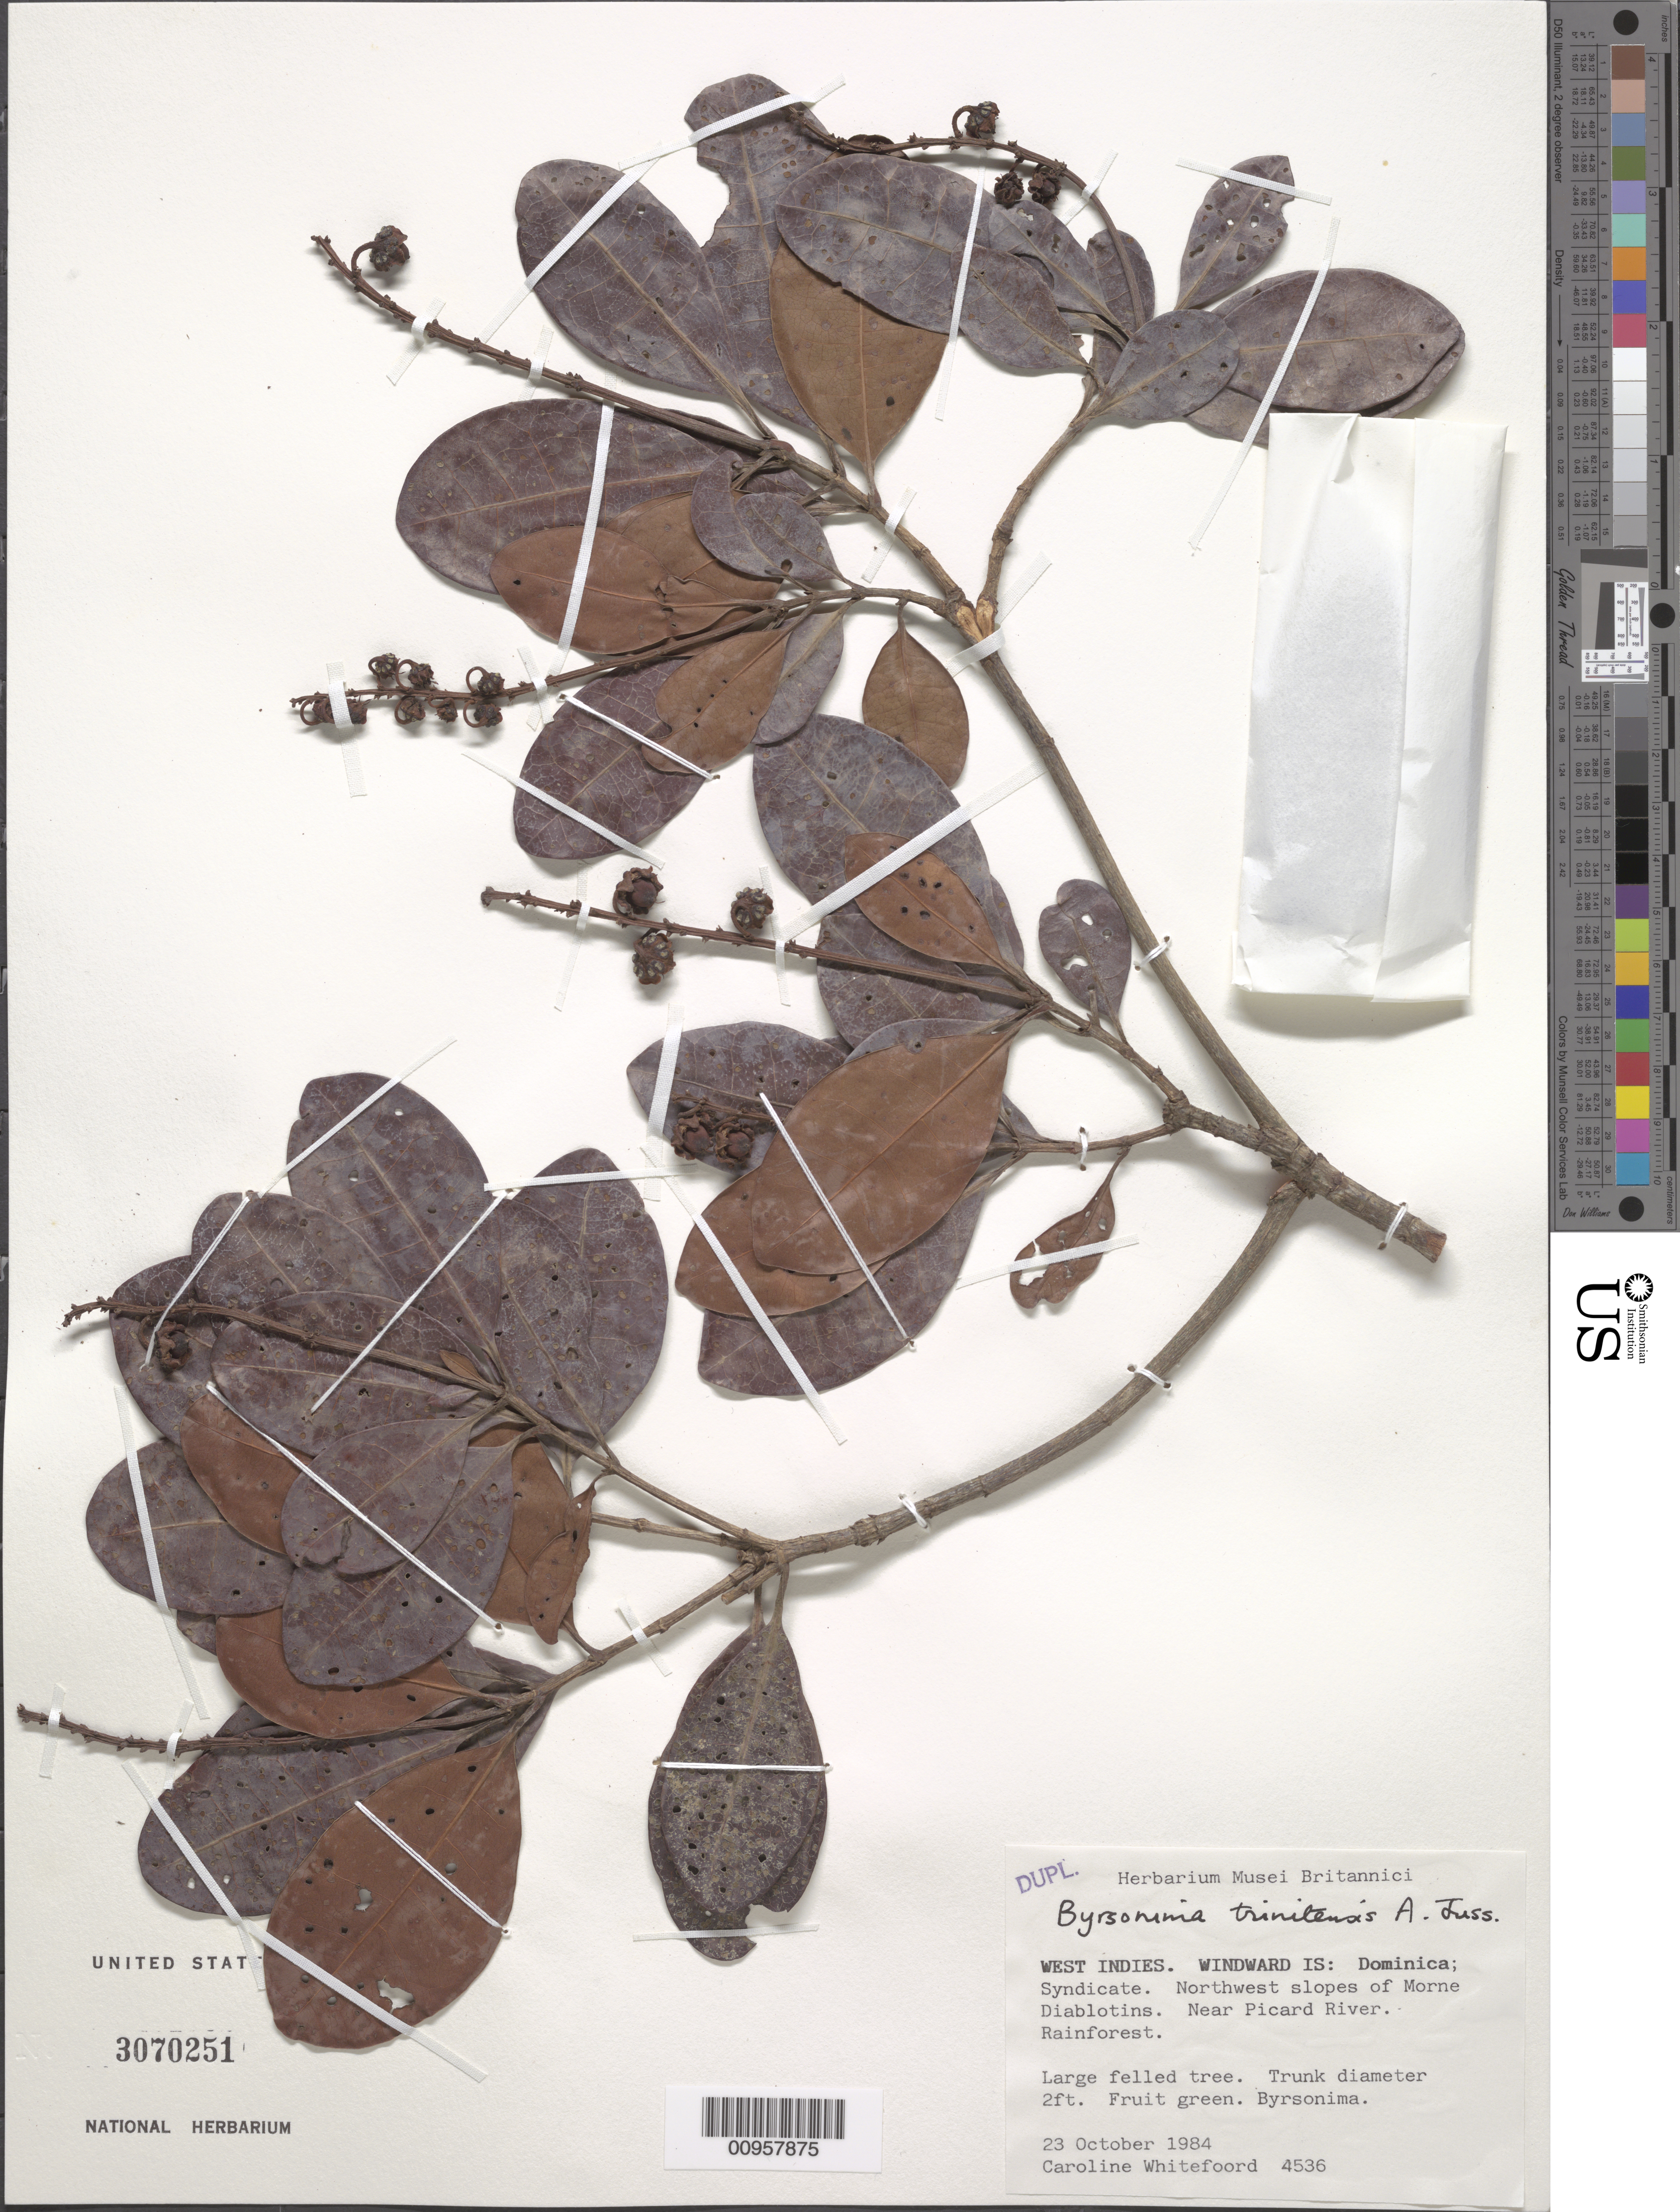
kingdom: Plantae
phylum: Tracheophyta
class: Magnoliopsida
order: Malpighiales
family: Malpighiaceae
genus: Byrsonima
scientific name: Byrsonima trinitensis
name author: A. Juss.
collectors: C. Whitefoord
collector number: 4536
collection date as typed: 23 Oct 1984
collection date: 1984-10-23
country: Dominica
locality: Syndicate, northwest slopes to Morne Diablotins, near Picard River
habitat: Rainforest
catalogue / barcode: US 3070251